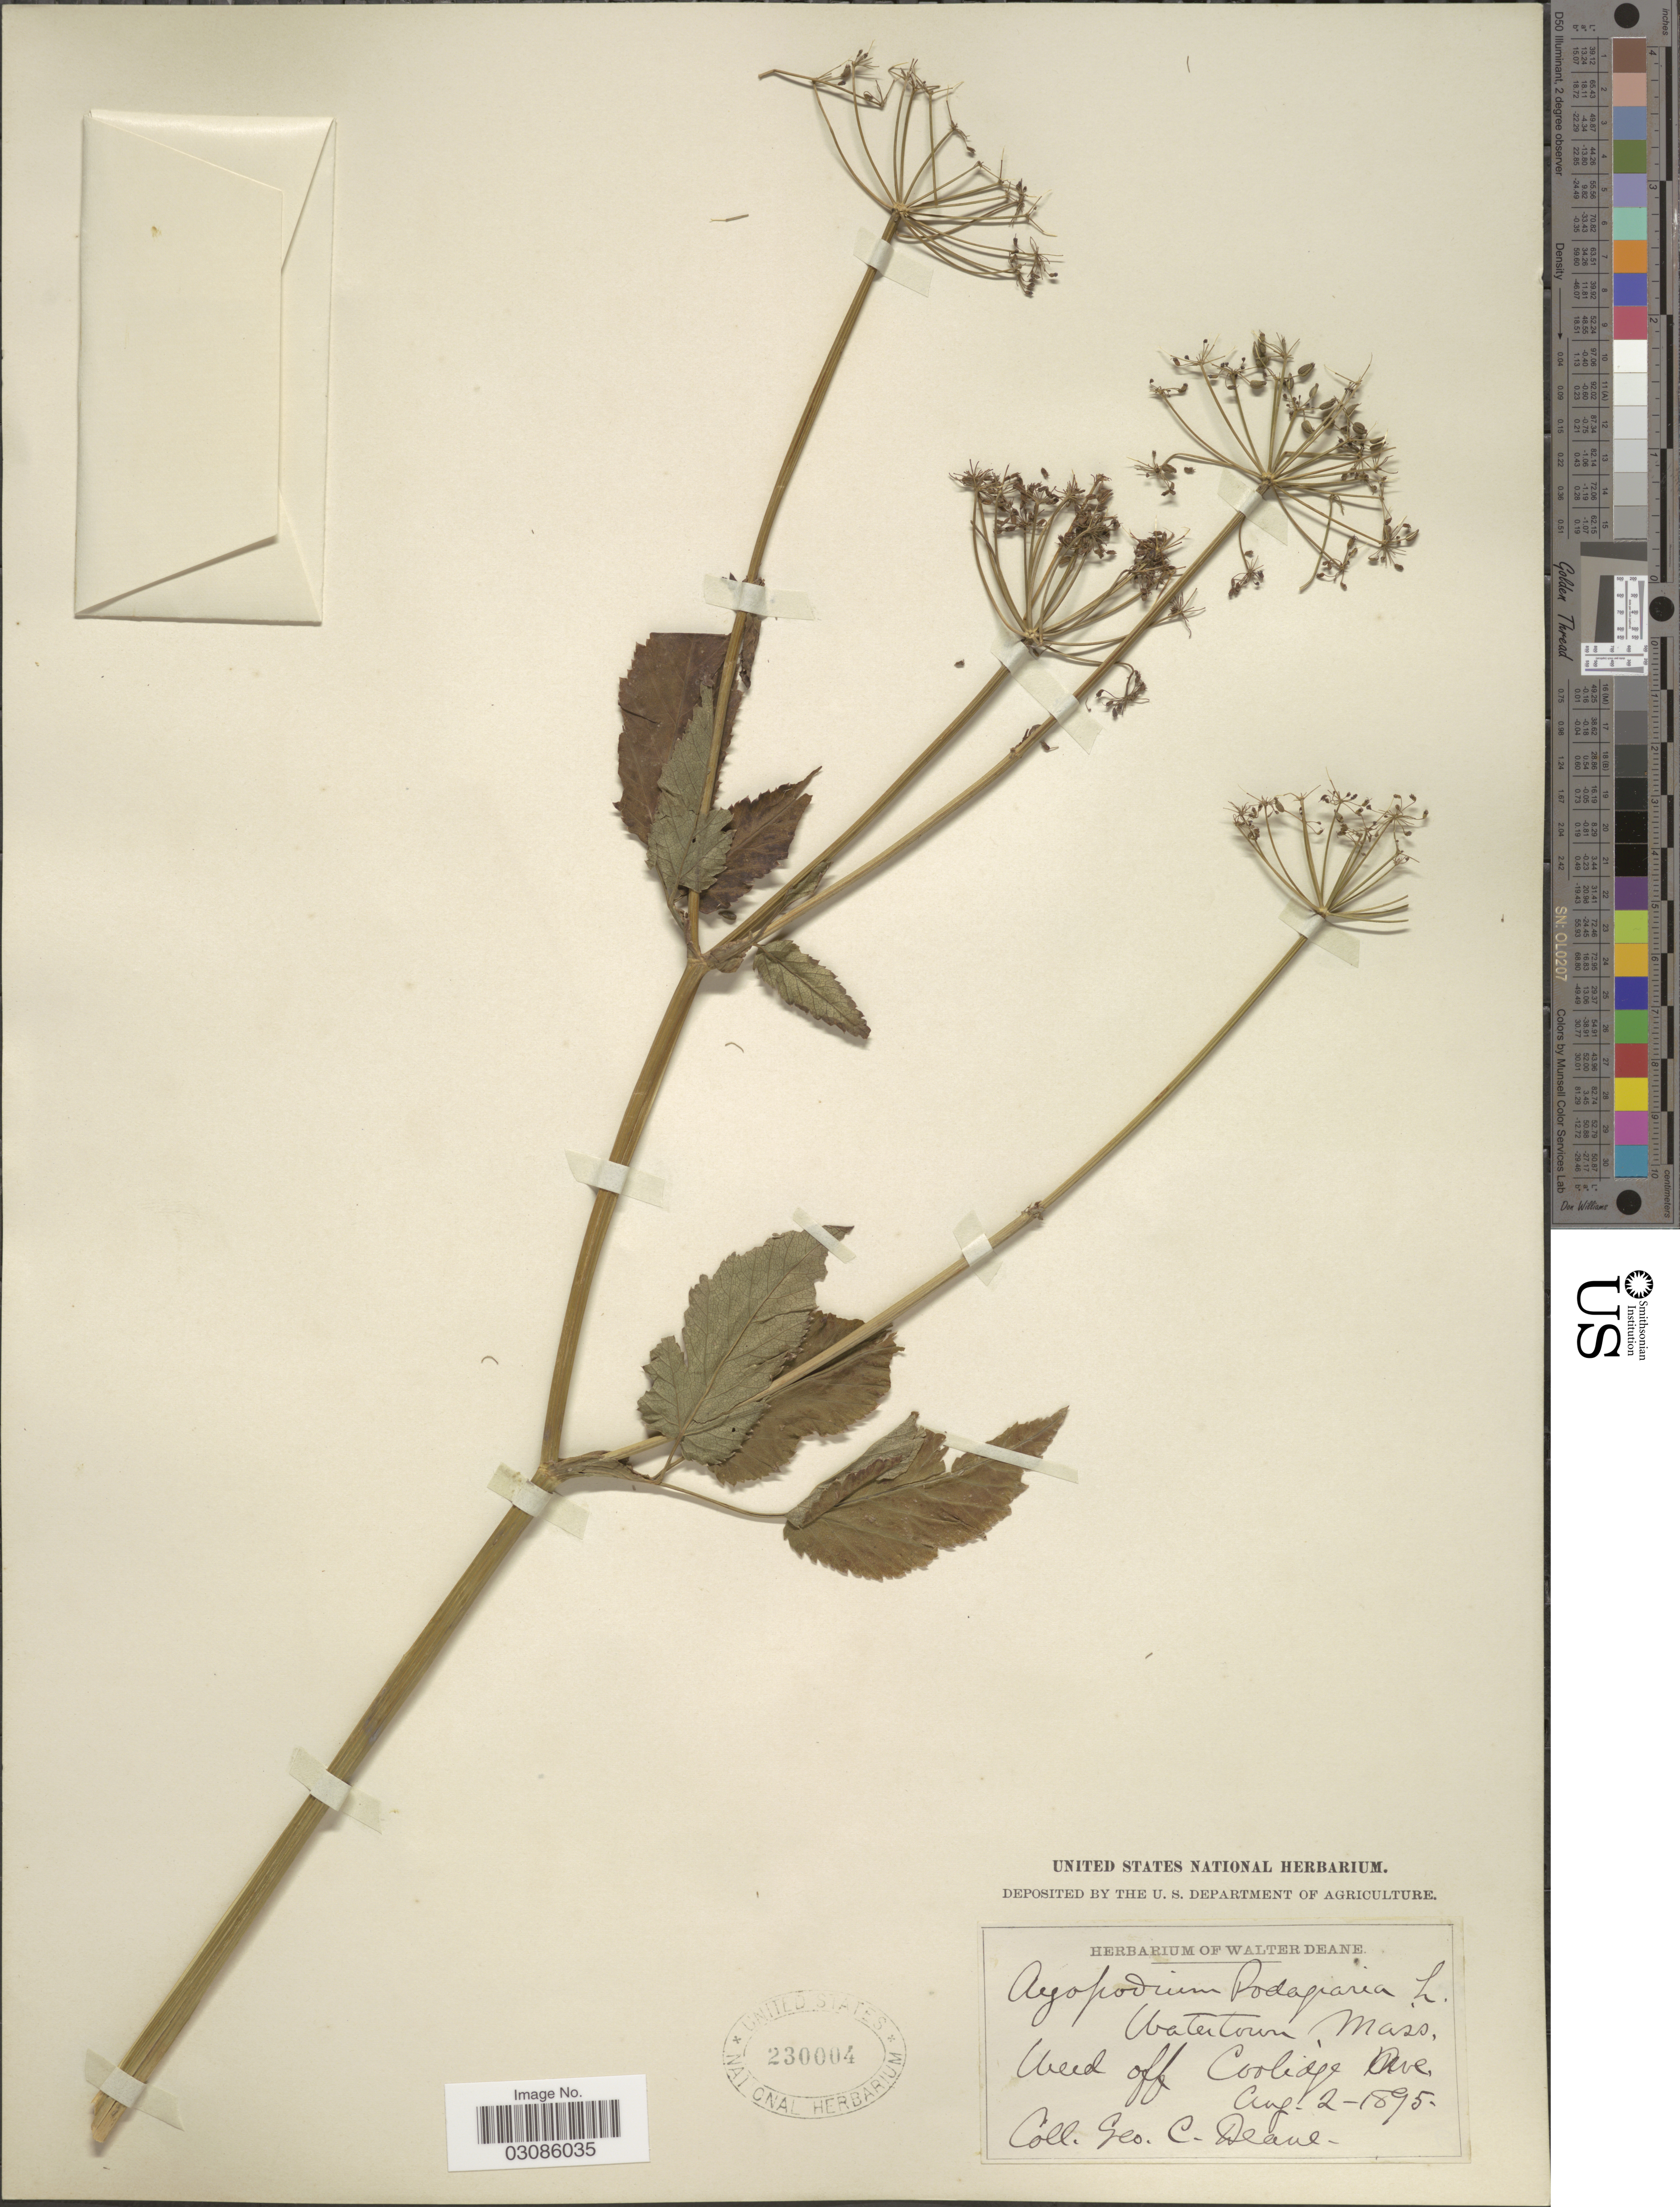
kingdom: Plantae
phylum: Tracheophyta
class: Magnoliopsida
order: Apiales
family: Apiaceae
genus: Aegopodium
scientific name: Aegopodium podagraria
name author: L.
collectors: G. Deane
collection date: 1895-08-02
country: United States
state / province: Massachusetts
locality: Watertown, Weed off Coolidge Ave.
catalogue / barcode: US 230004